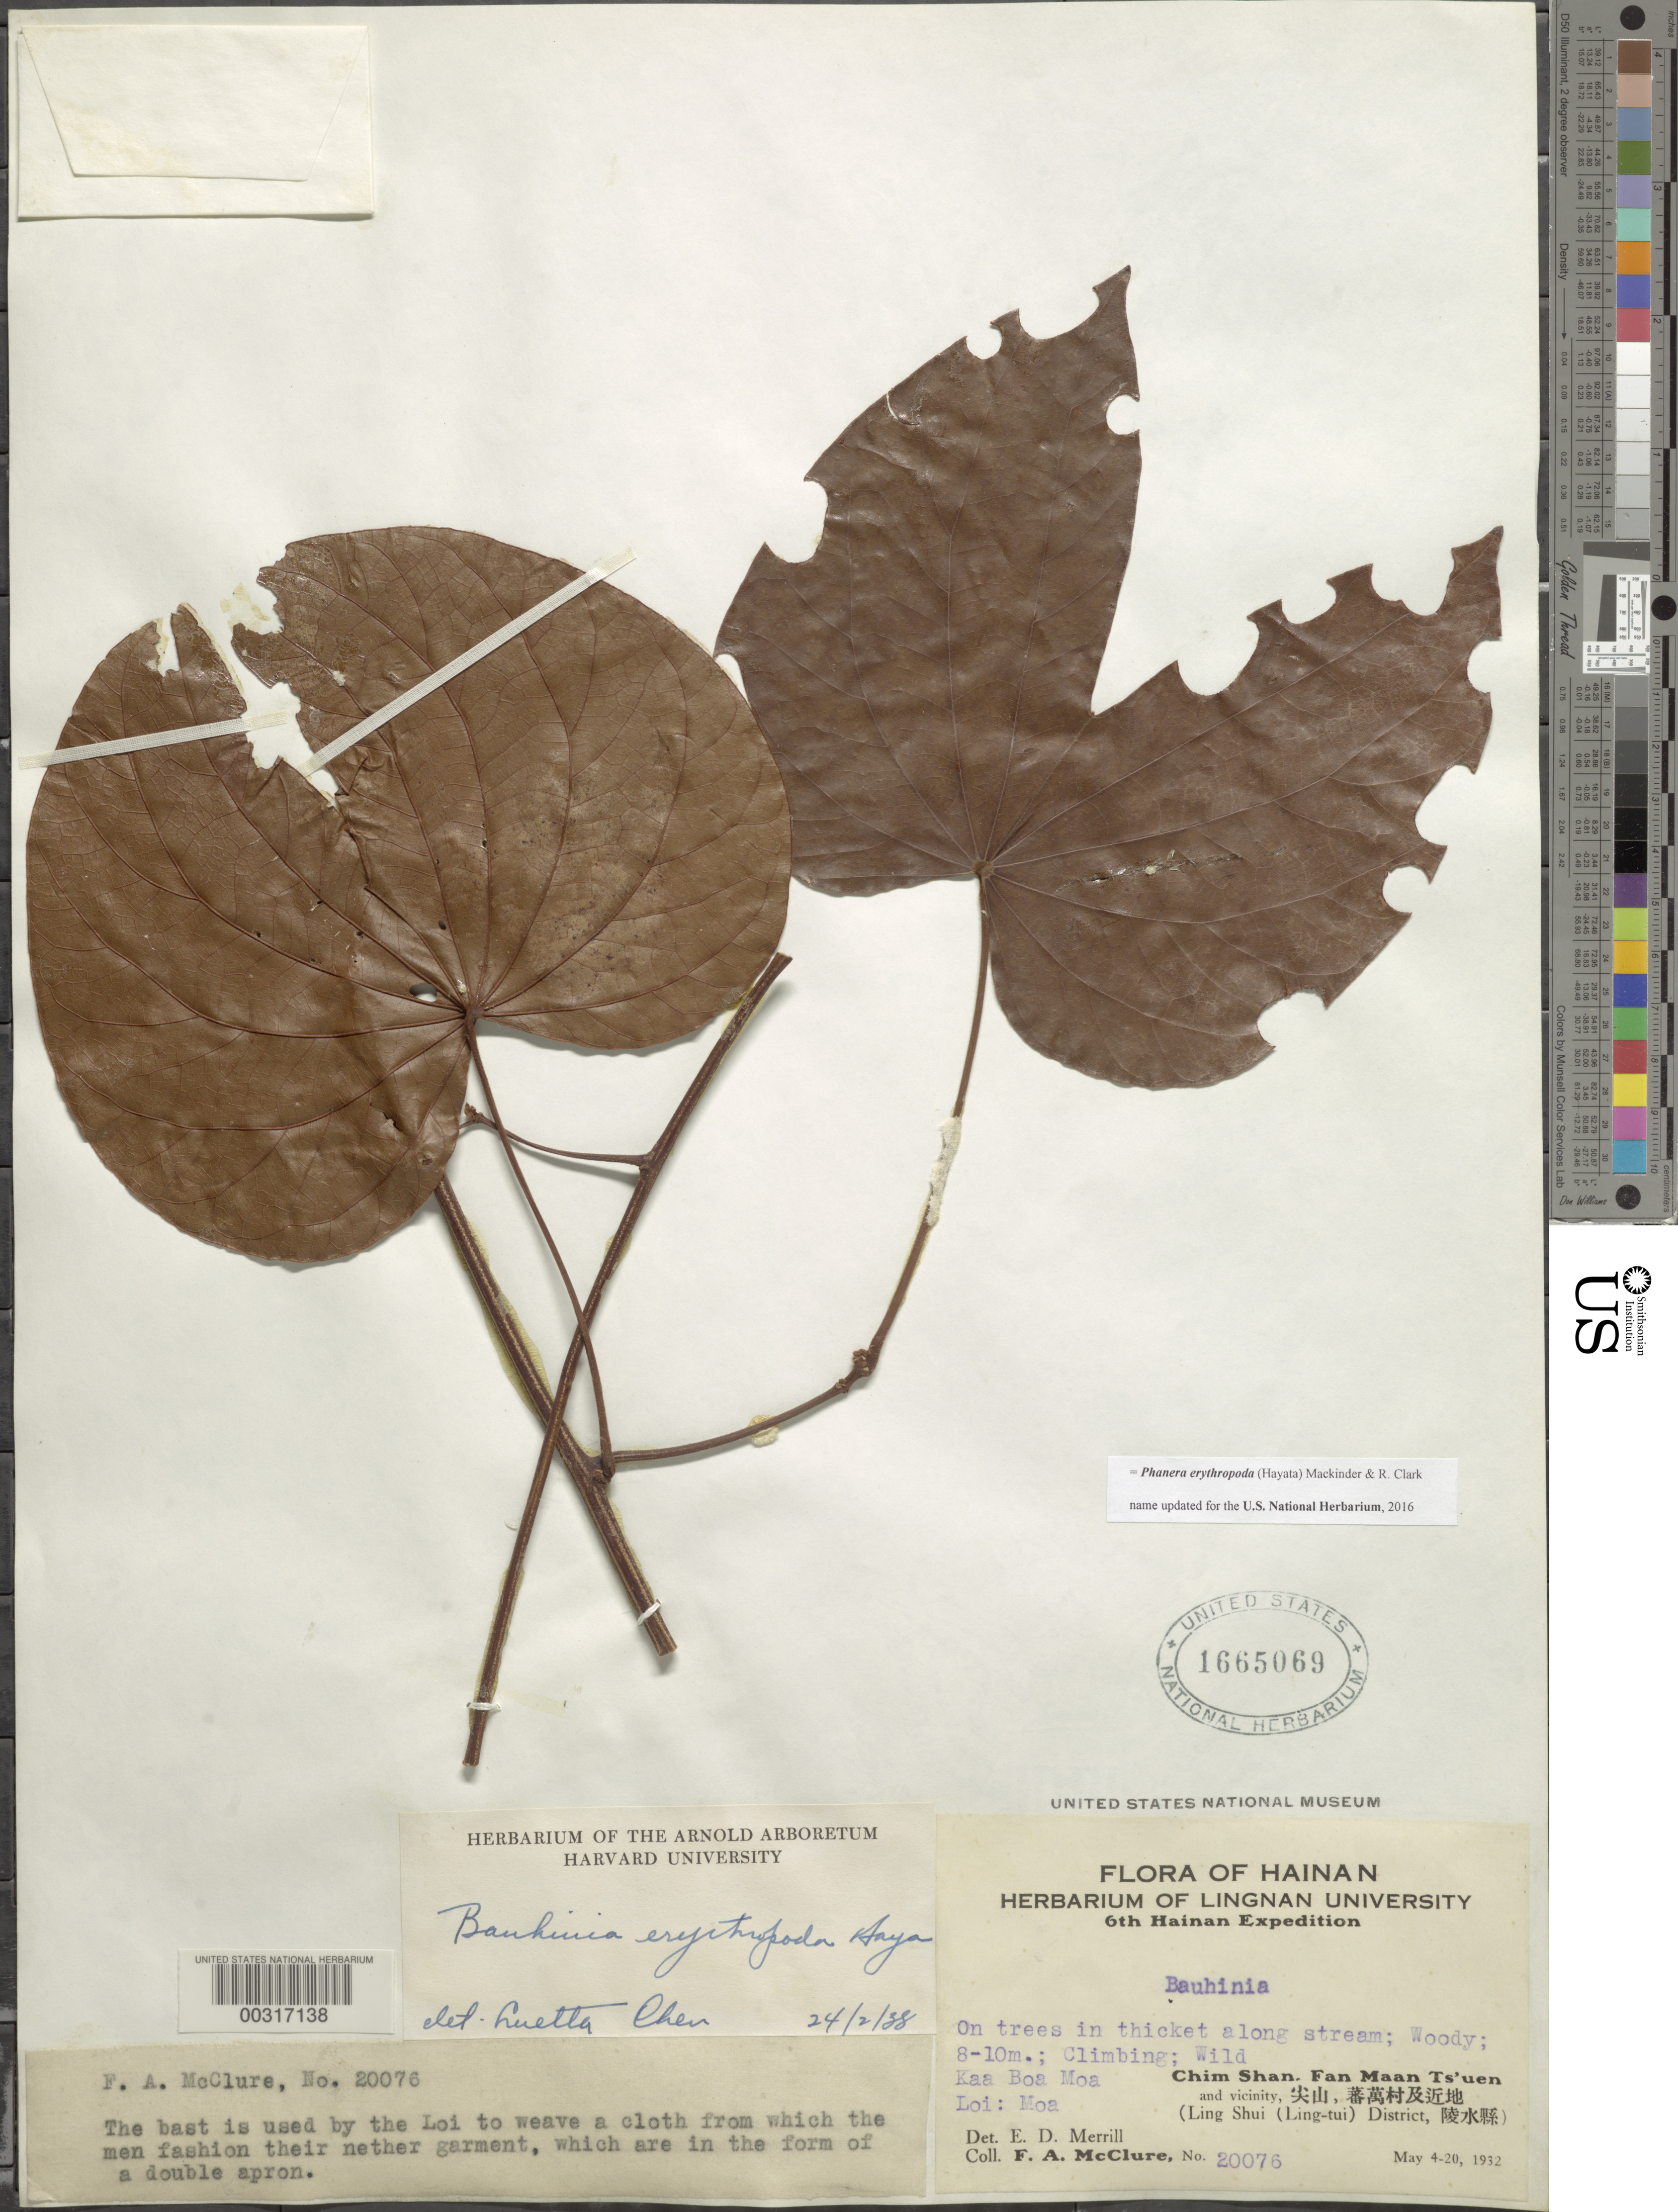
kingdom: Plantae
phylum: Tracheophyta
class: Magnoliopsida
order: Fabales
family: Fabaceae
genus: Phanera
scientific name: Phanera erythropoda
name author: (Hayata) Mackinder & R. Clark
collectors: F. A. McClure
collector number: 20076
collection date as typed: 04 May 1932 to 20 May 1932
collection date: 1932-05-04/1932-05-20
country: China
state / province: Hainan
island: Hainan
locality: Chim shan, fan maan ts'uen and vicinity; ling shui (ling-tui) dist.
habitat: On trees in thicket along stream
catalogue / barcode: US 1665069